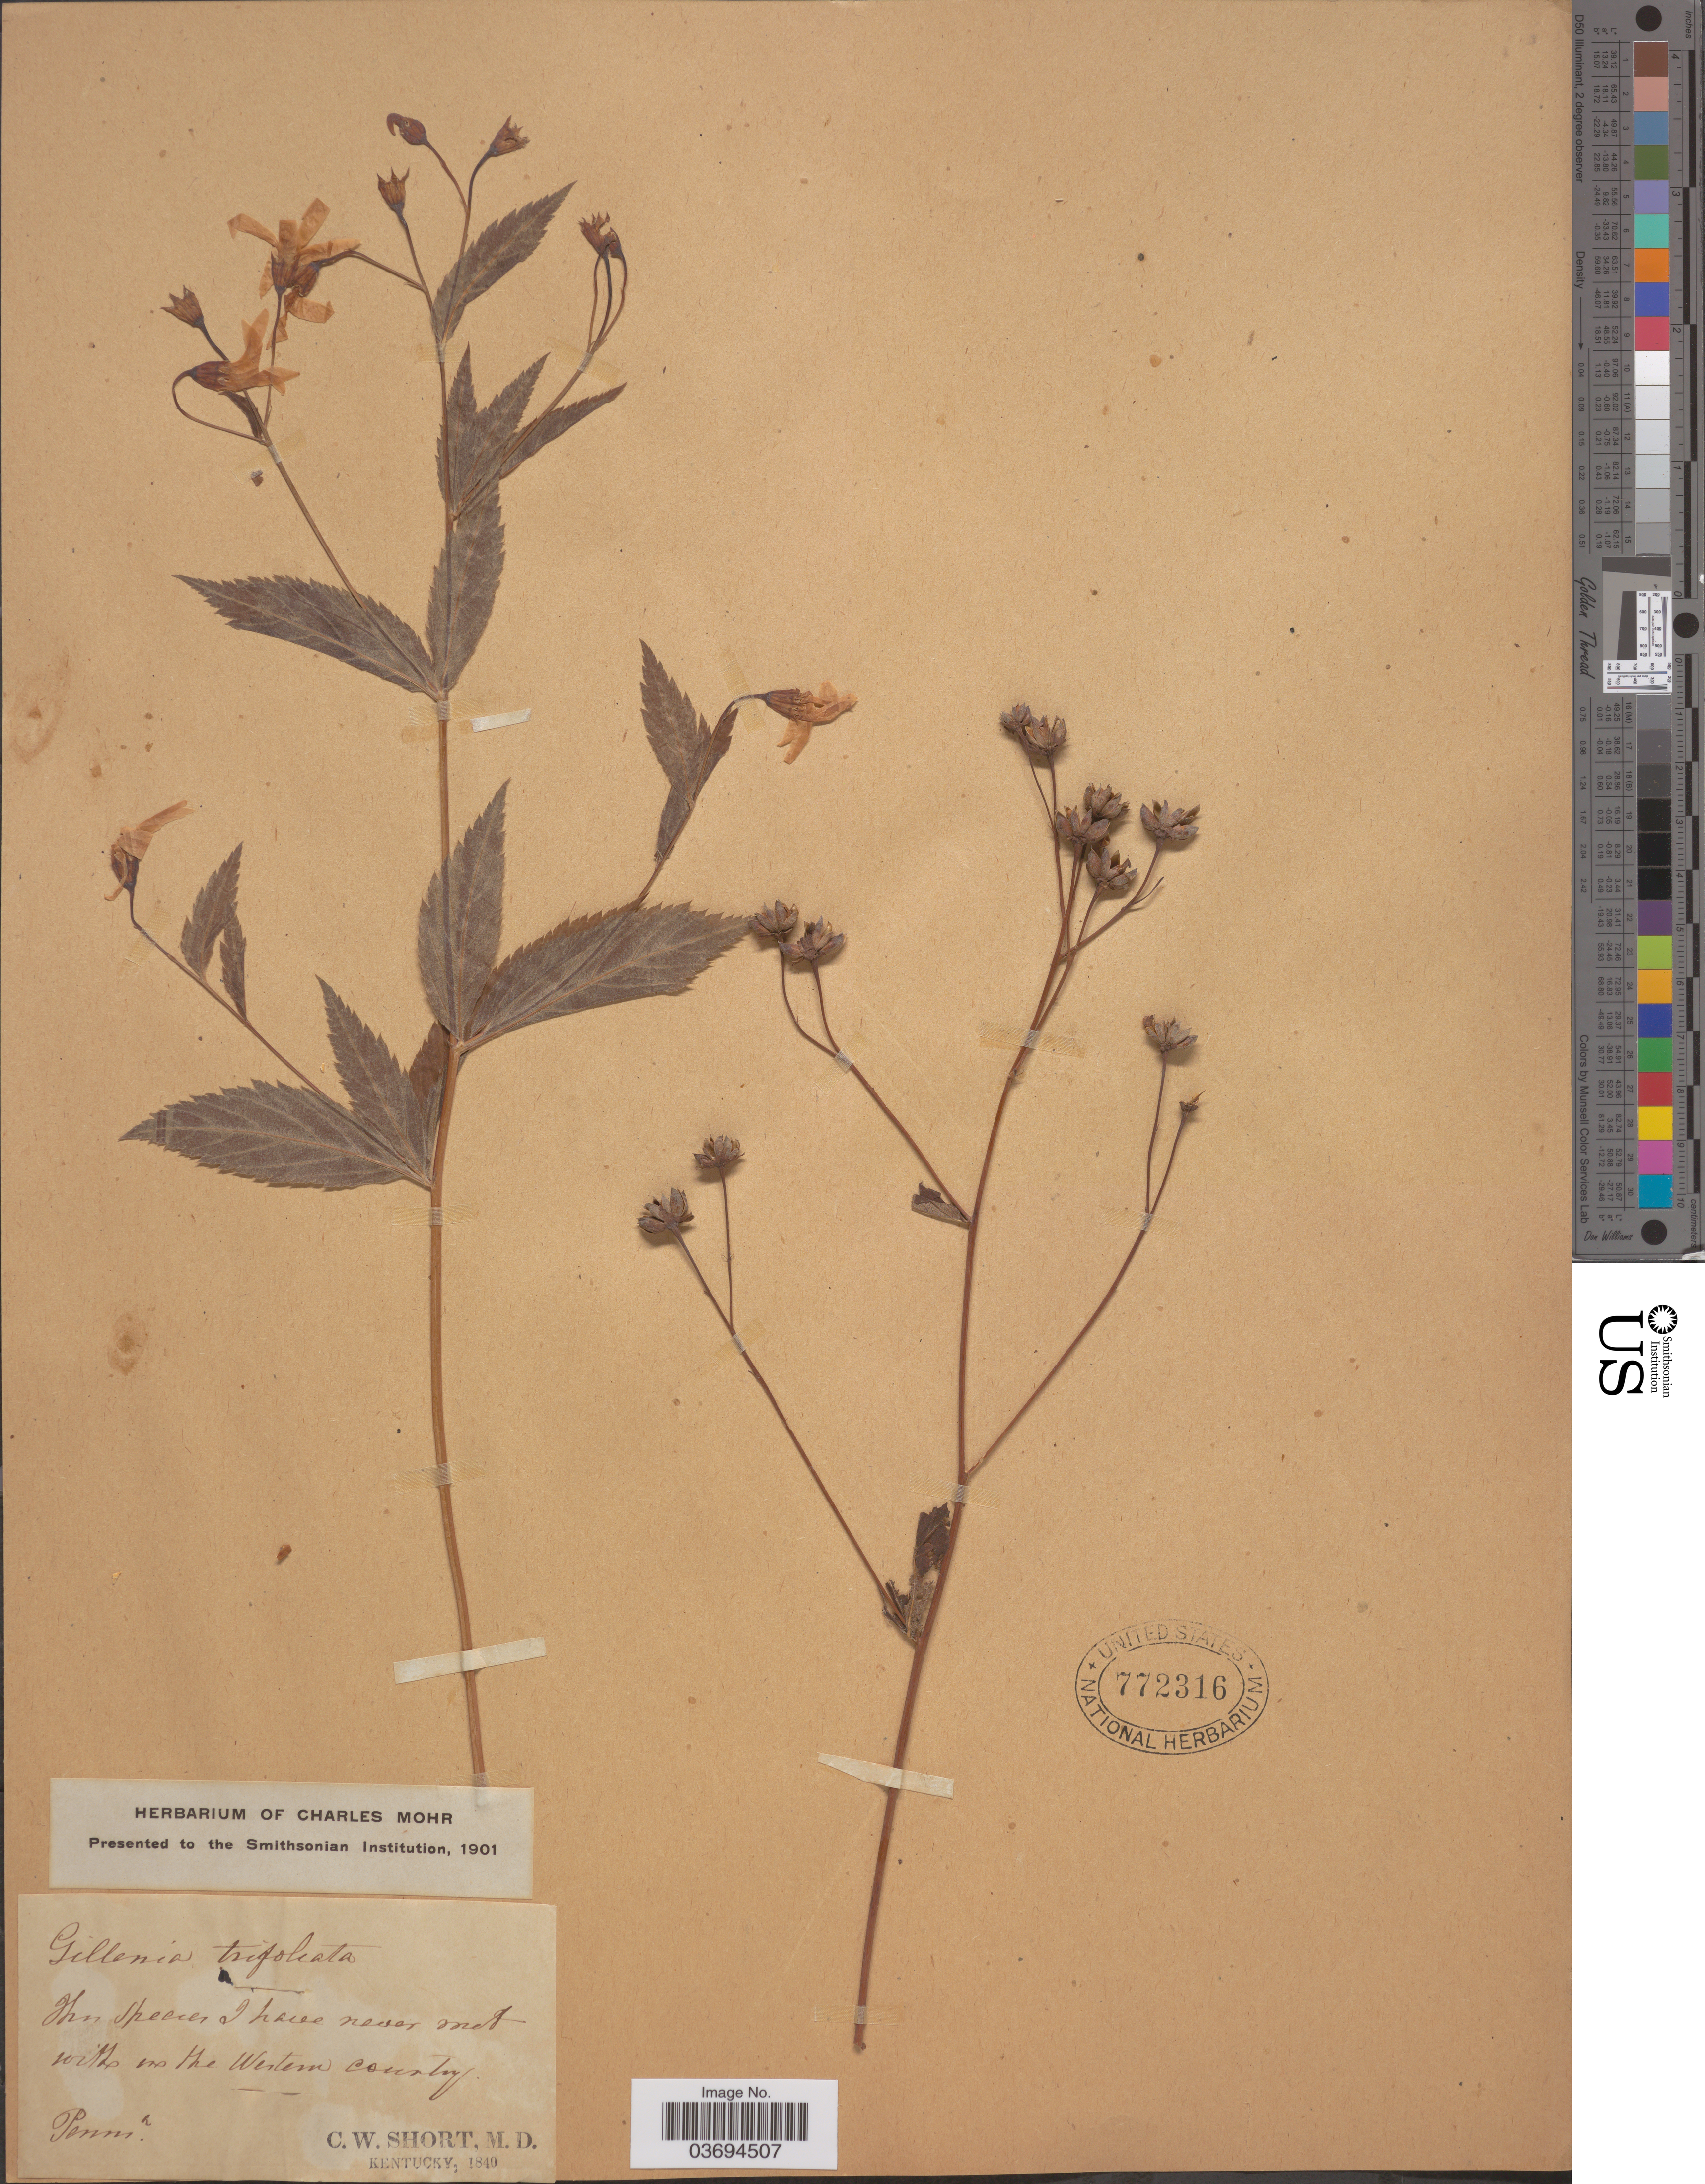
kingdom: Plantae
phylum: Tracheophyta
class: Magnoliopsida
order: Rosales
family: Rosaceae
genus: Gillenia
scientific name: Gillenia trifoliata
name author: (L.) Moench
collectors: C. W. Short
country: United States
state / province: Pennsylvania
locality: Western Country. [unsure placement]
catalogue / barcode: US 772316